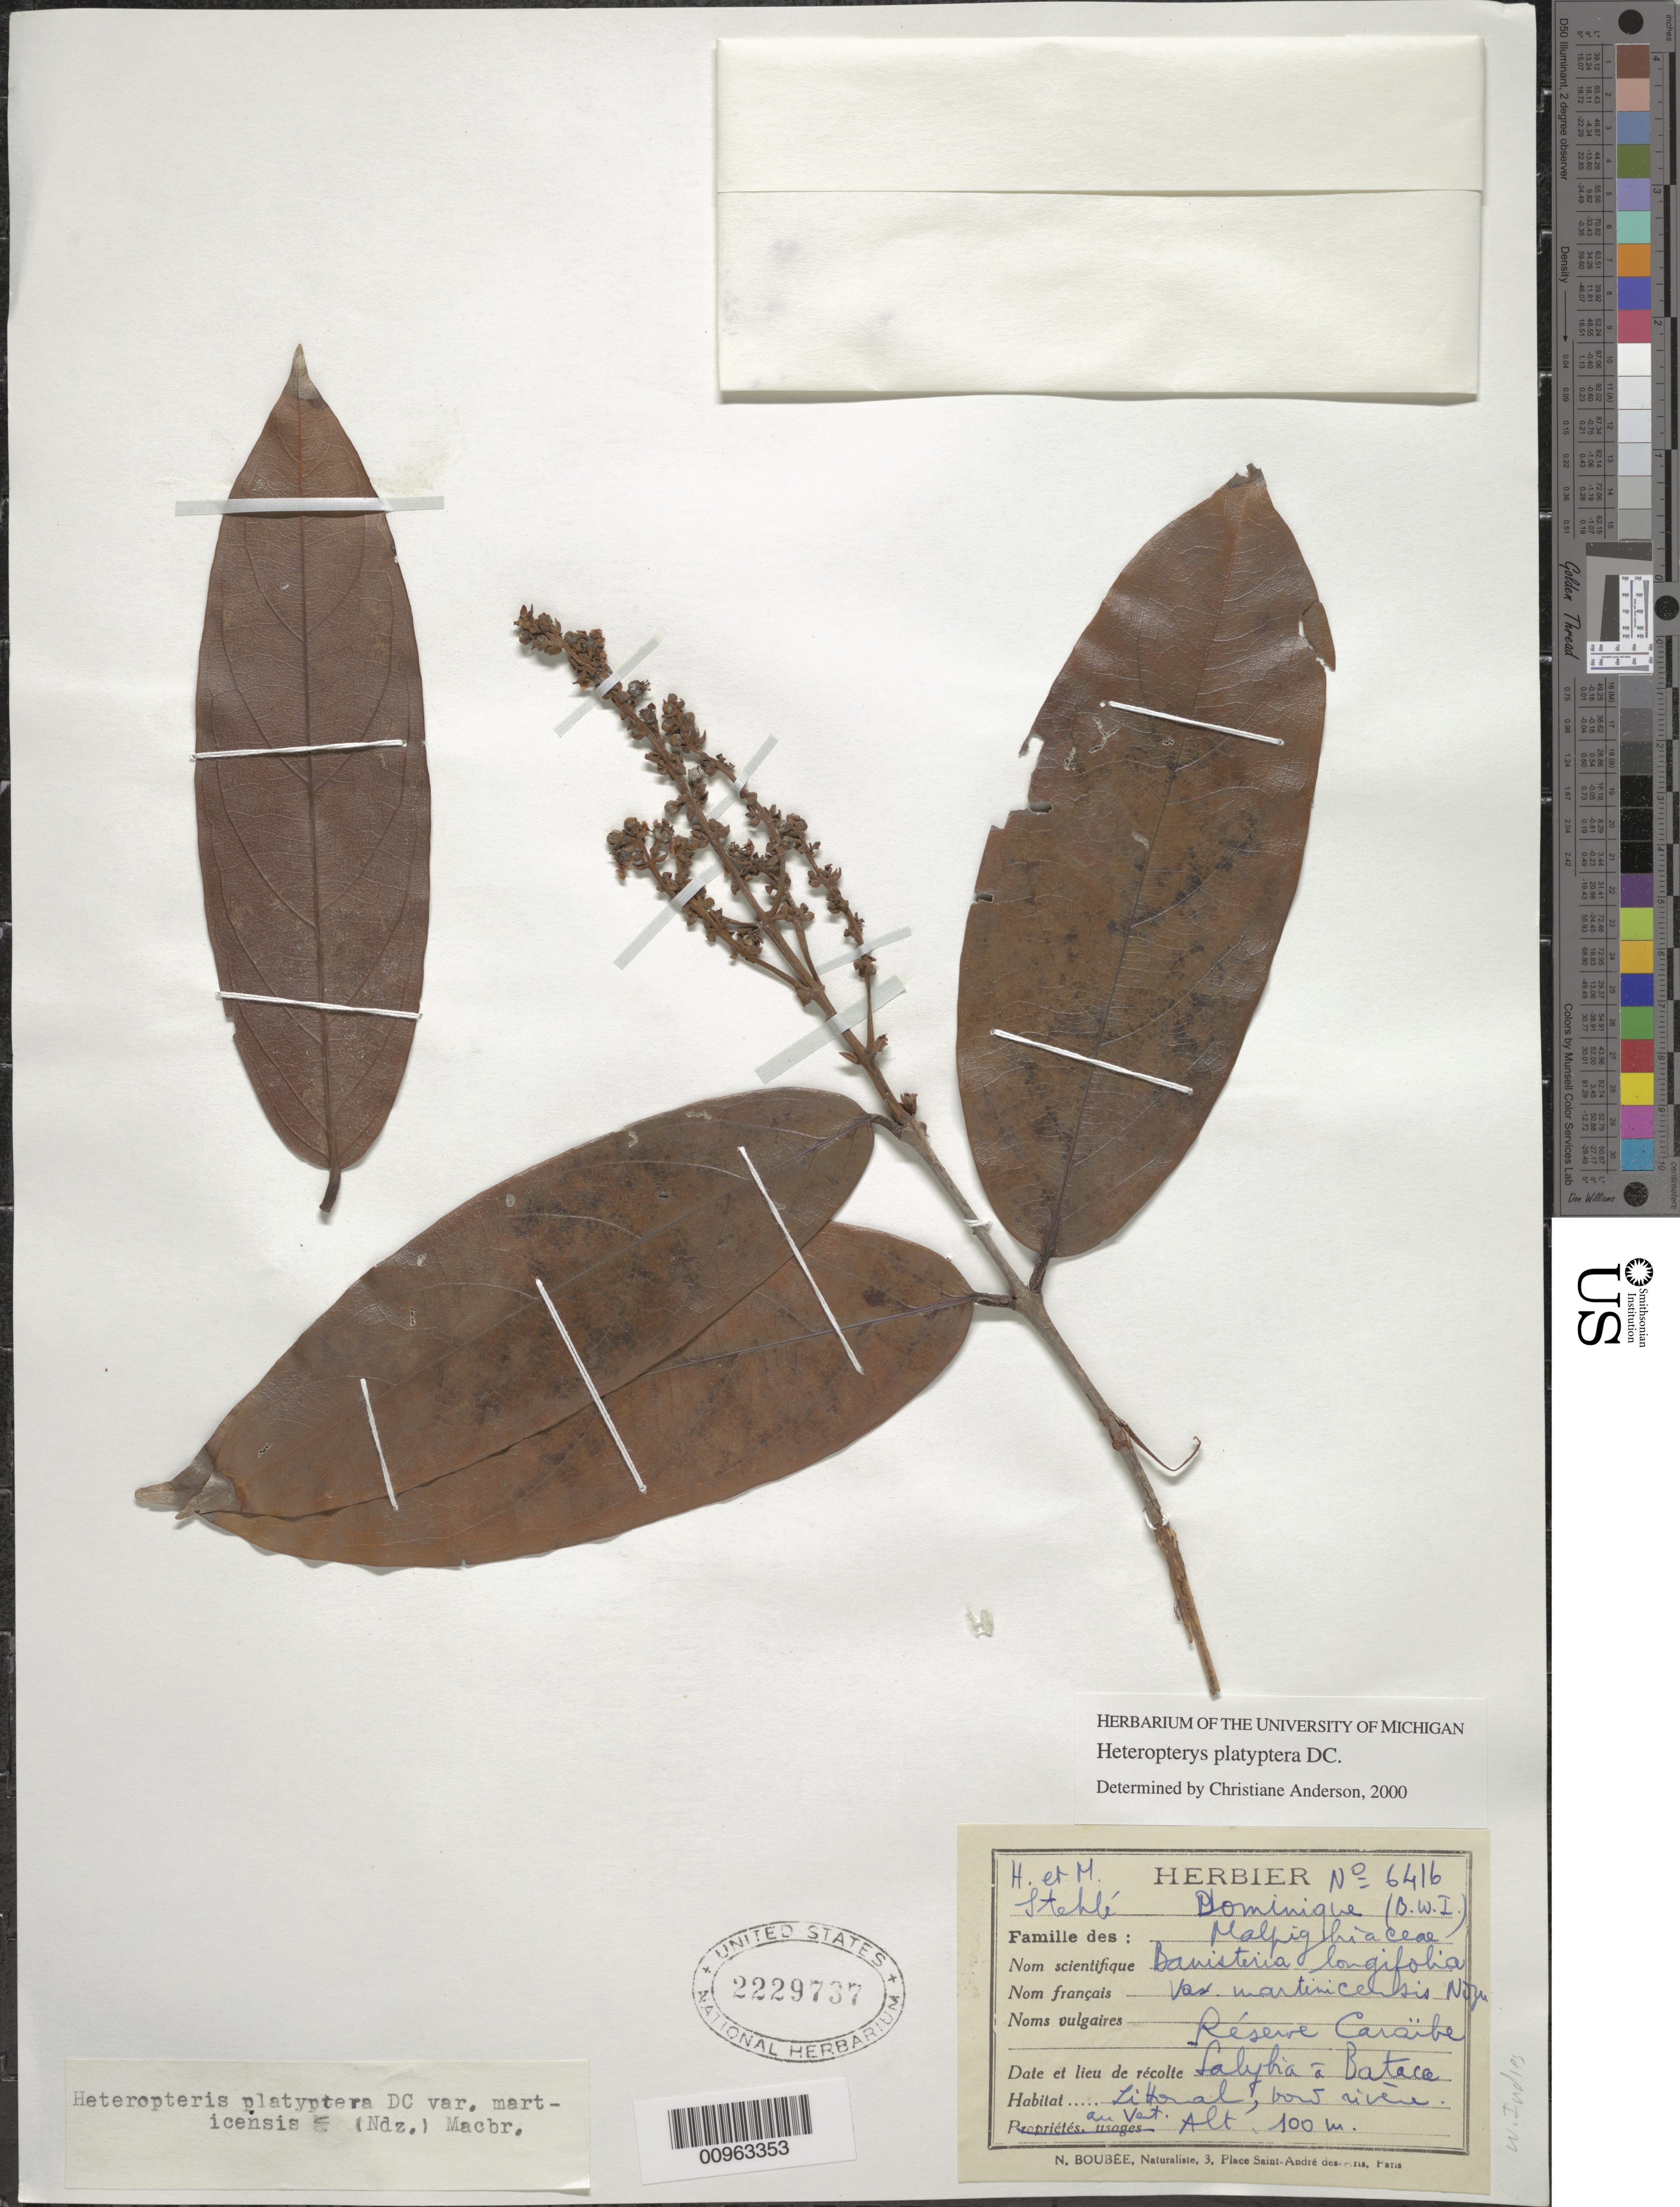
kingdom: Plantae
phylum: Tracheophyta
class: Magnoliopsida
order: Malpighiales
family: Malpighiaceae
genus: Heteropterys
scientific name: Heteropterys platyptera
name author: DC.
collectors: H. Stehlé & M. Stehlé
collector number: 6416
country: Dominica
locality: Réserve Caraïbe, "Salybia à Bataca"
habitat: Littoral, bord rivière au vert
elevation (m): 100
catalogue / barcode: US 2229737